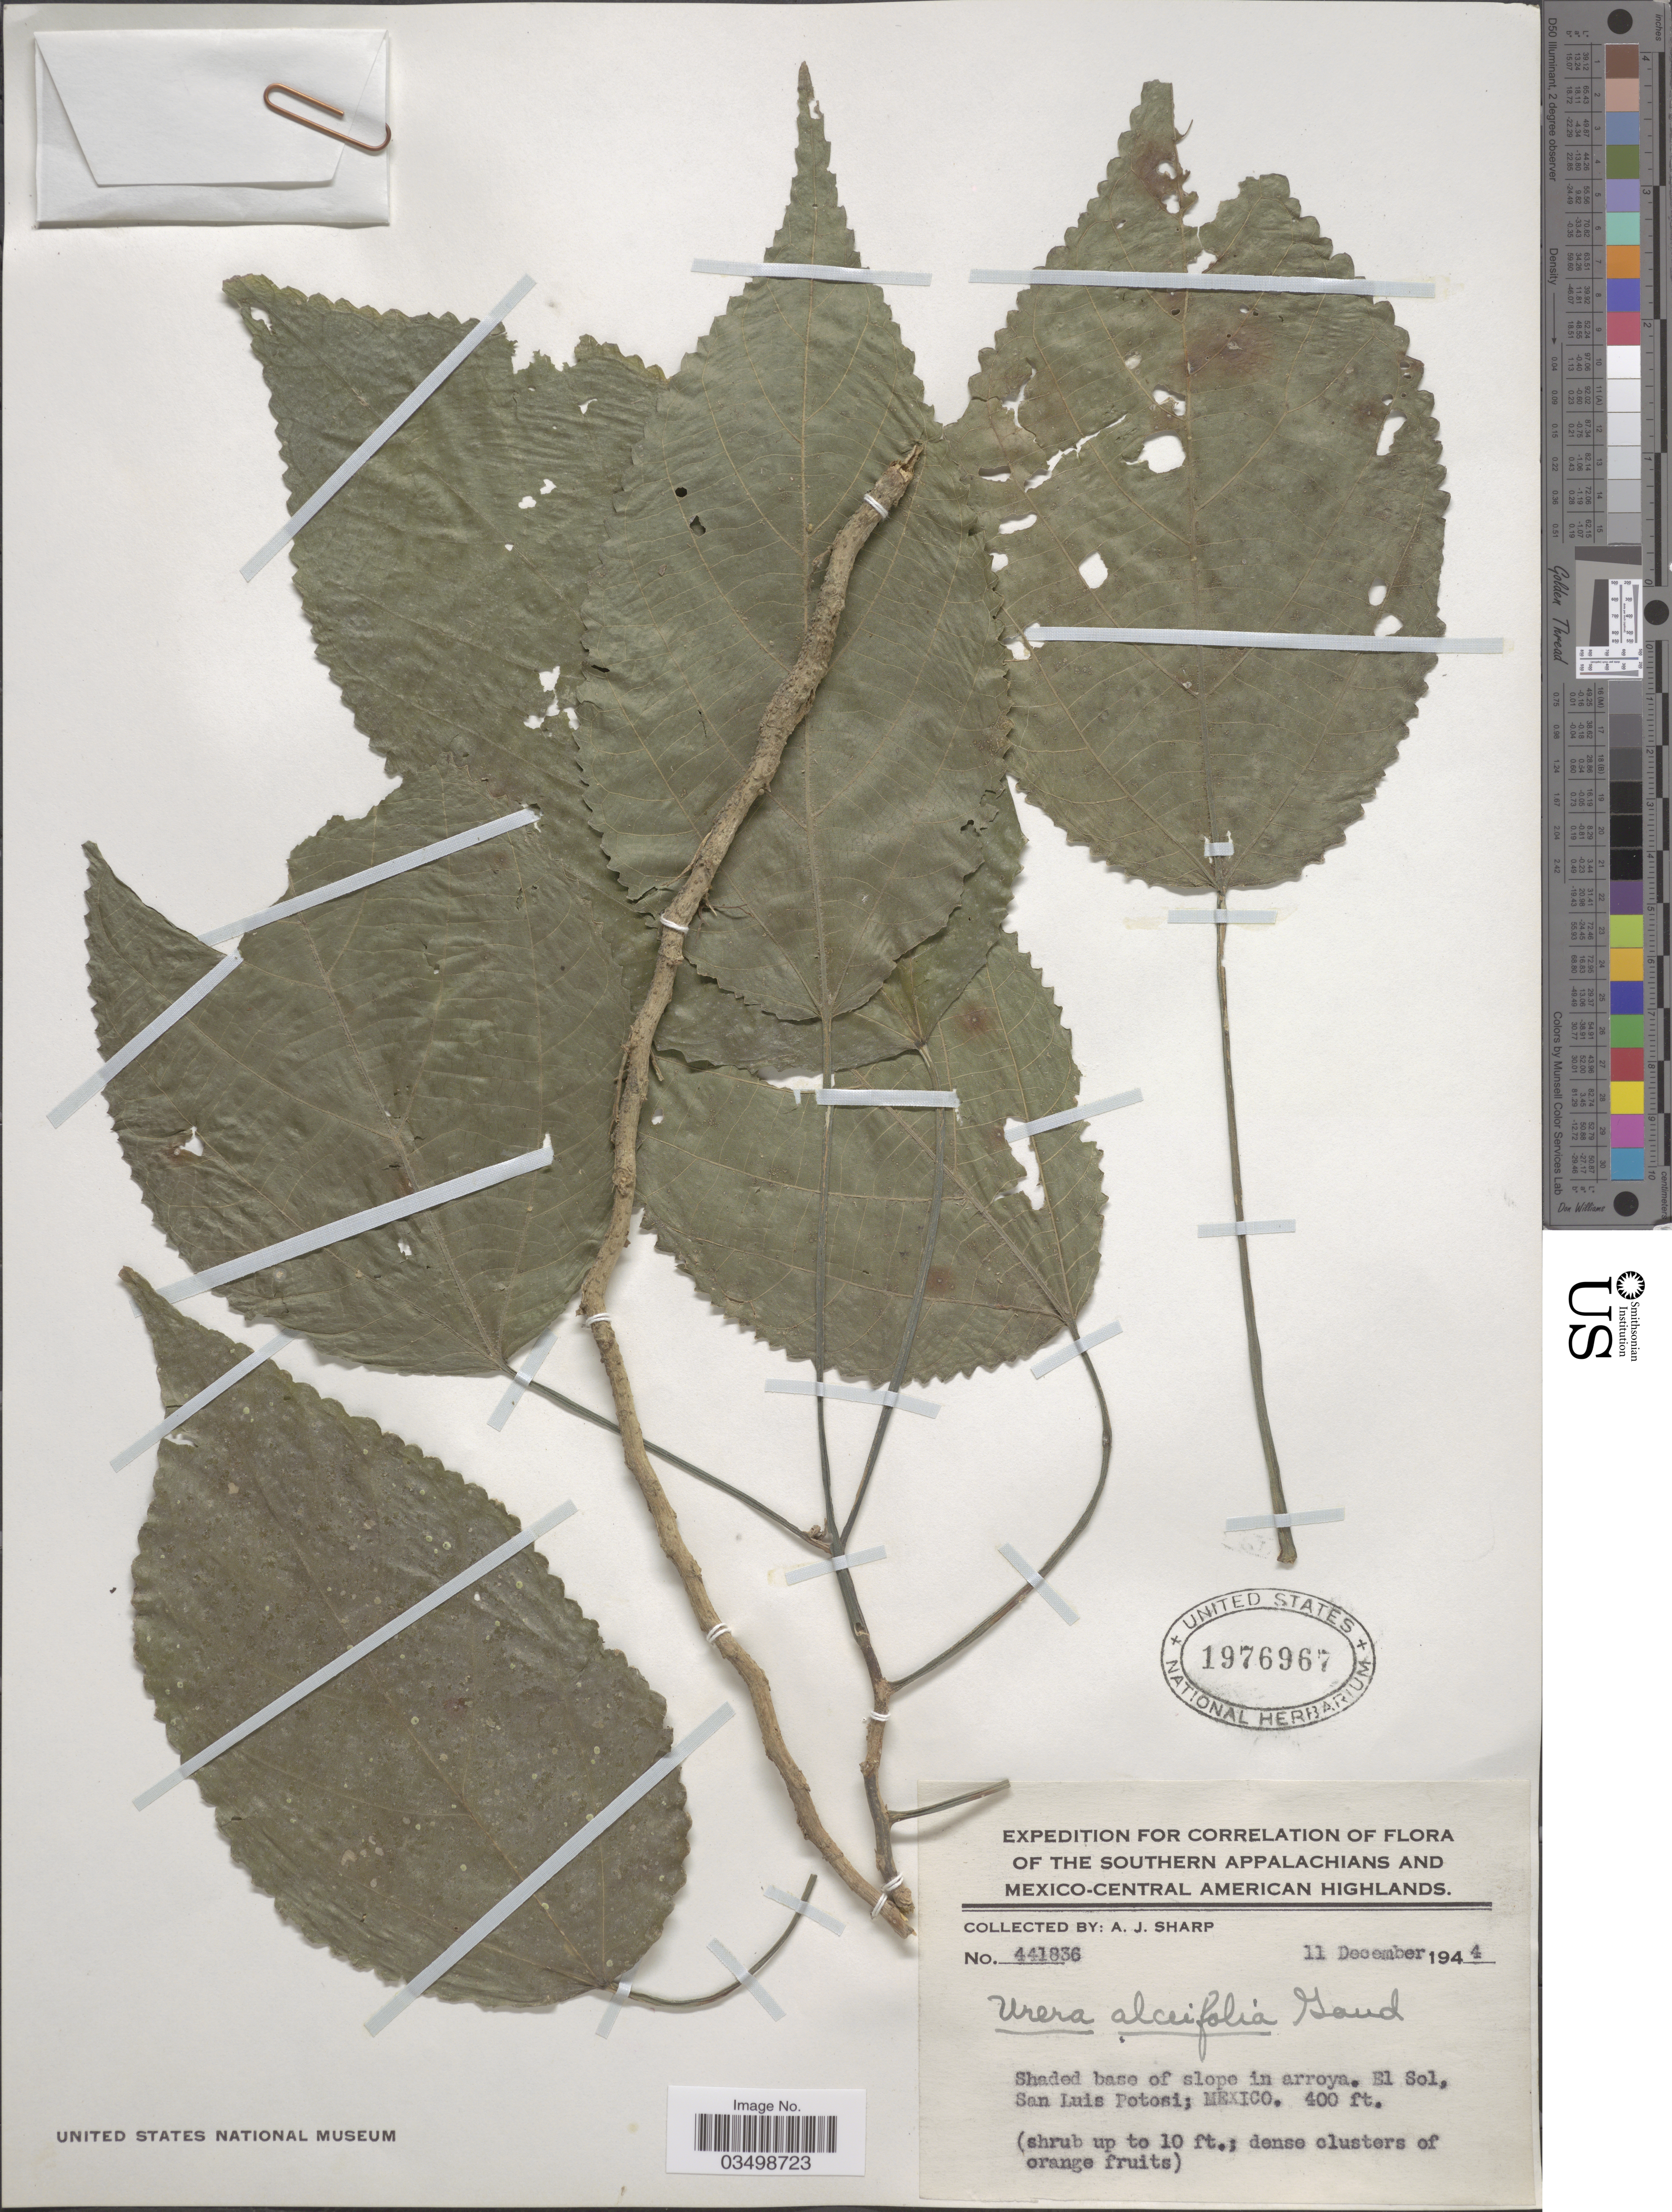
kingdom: Plantae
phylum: Tracheophyta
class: Magnoliopsida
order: Rosales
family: Urticaceae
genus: Urera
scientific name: Urera simplex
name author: Wedd.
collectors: A. J. Sharp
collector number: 441836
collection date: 1944-12-11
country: Mexico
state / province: San Luis Potosí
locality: The Southern Appalachians and Mexico-Central American Highlands. El Sol.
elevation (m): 122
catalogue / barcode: US 1976967